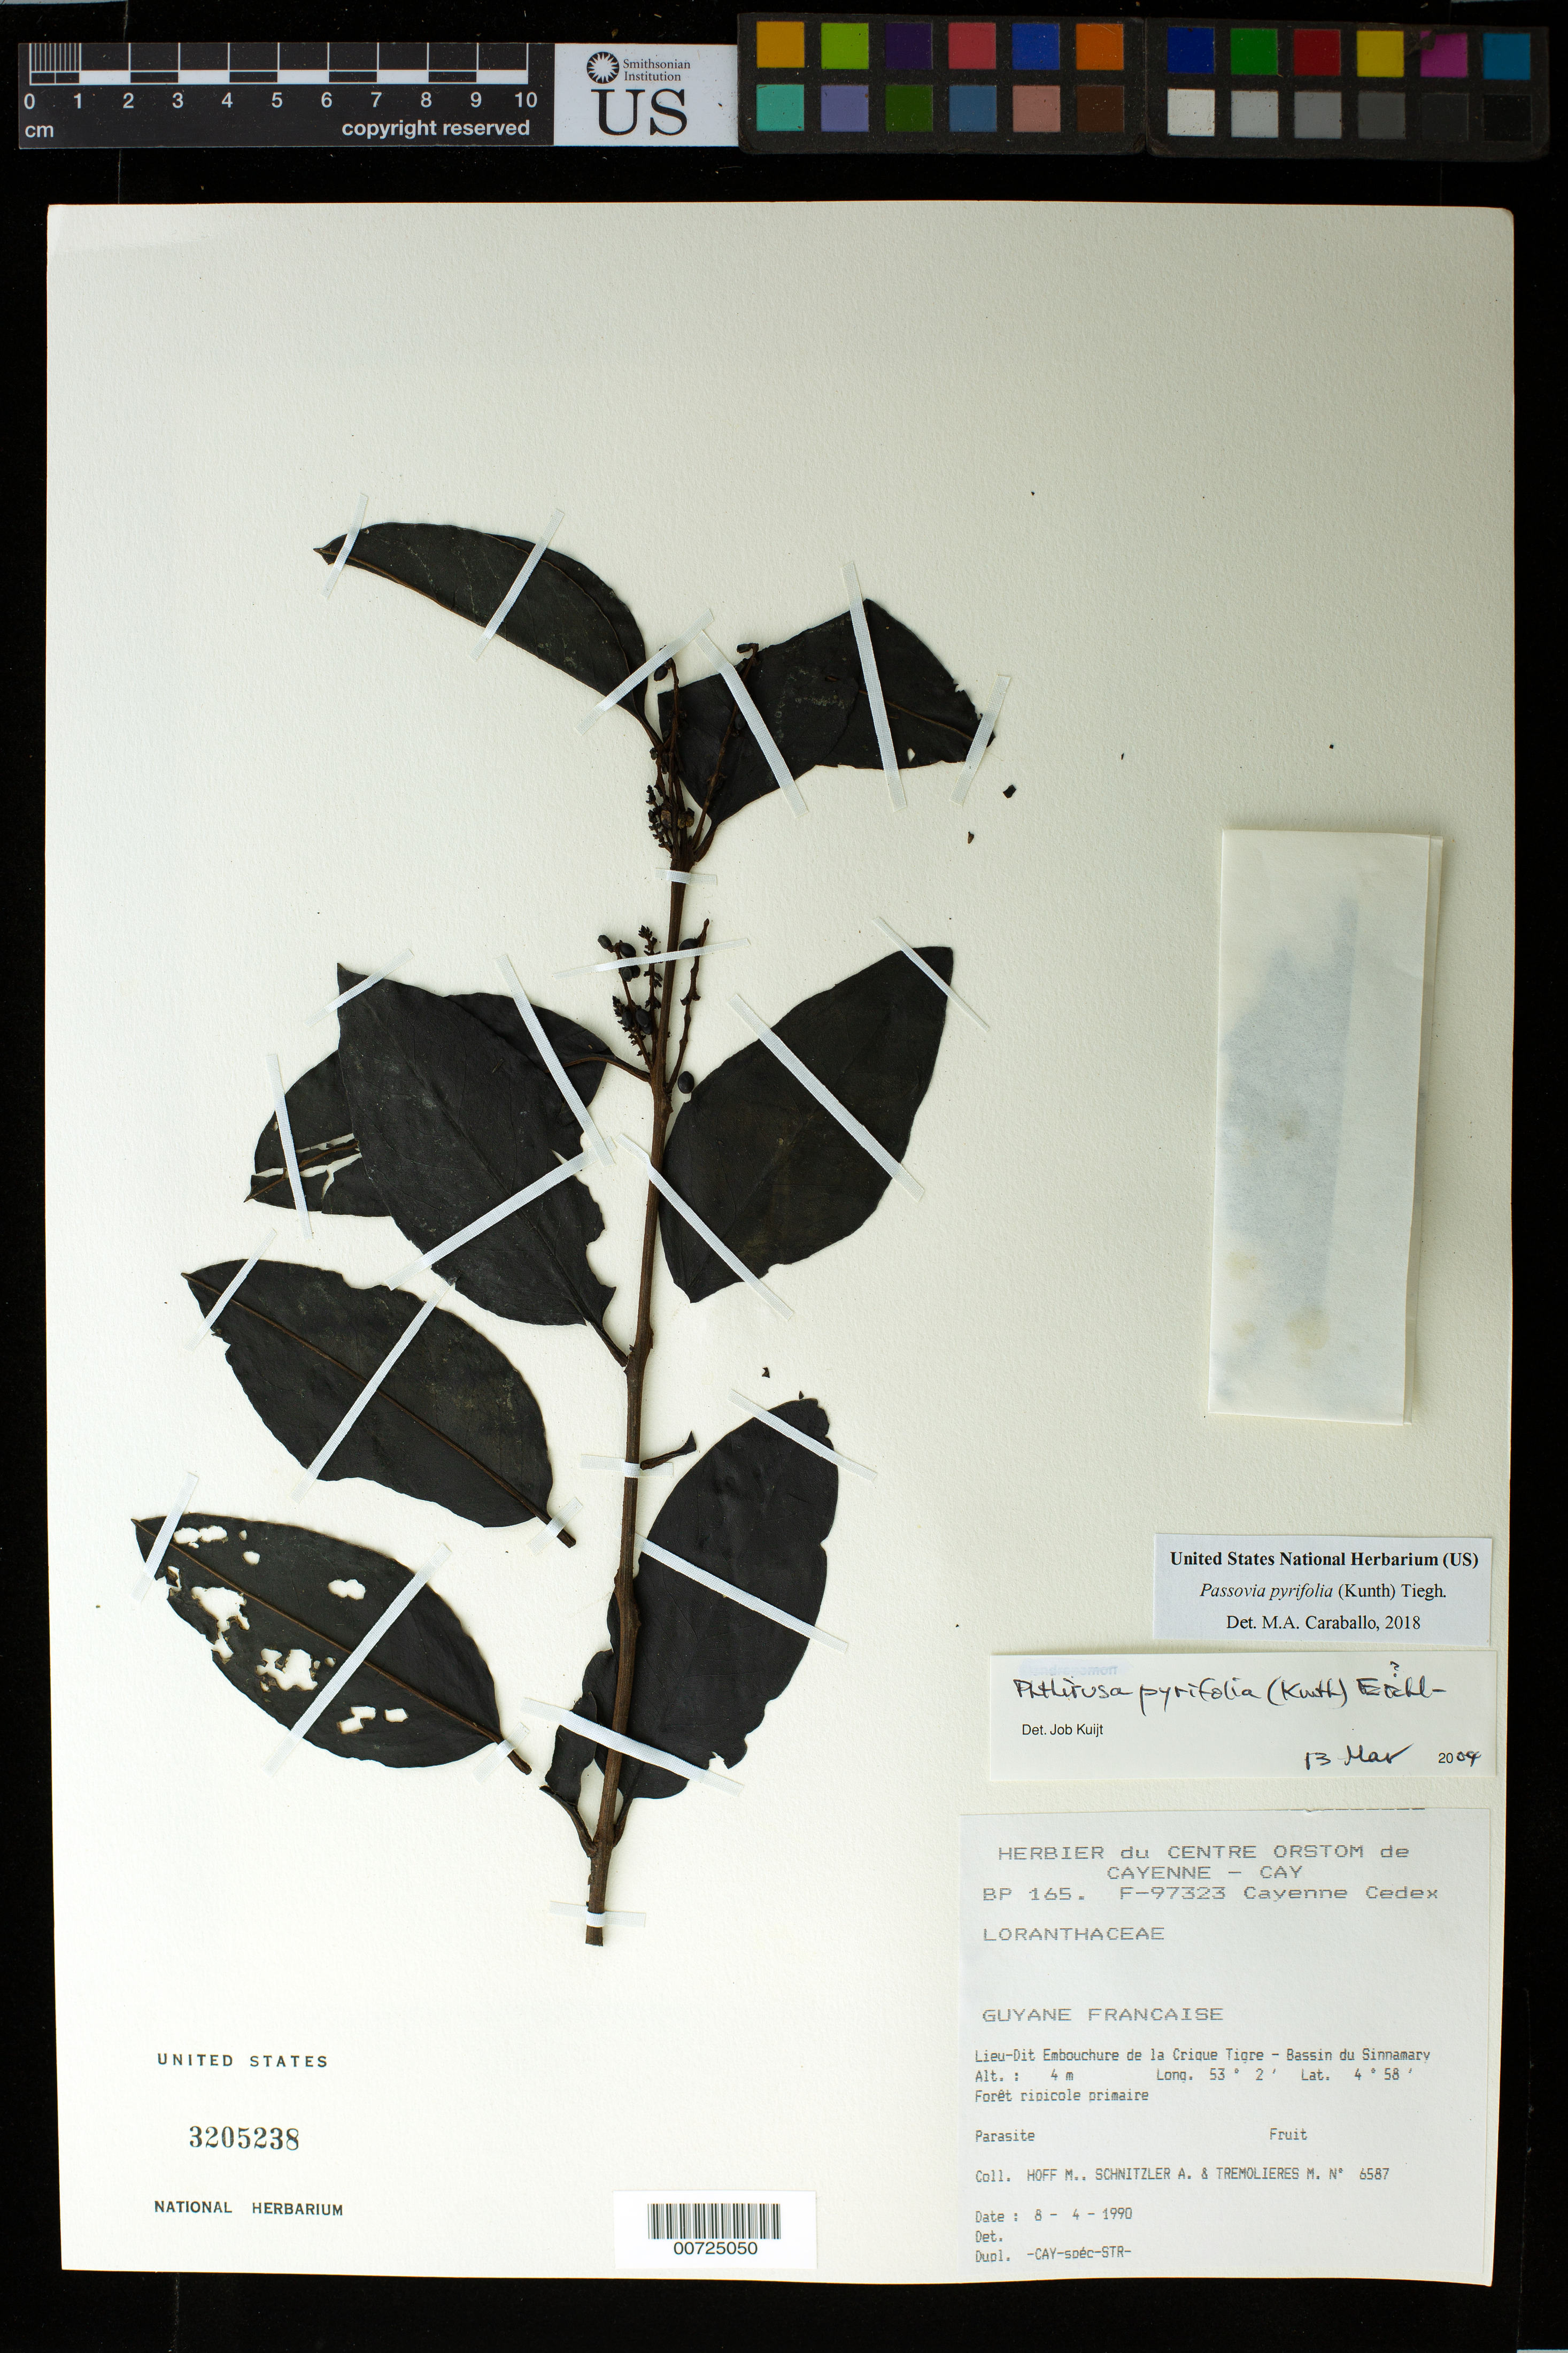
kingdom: Plantae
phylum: Tracheophyta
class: Magnoliopsida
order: Santalales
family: Loranthaceae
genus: Passovia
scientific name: Passovia pyrifolia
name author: (Kunth) Tiegh.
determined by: Caraballo-Ortiz, Marcos A., (MISS), University of Mississippi (UNITED STATES)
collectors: M. Hoff, A. Schnitzler & M. Tremolieres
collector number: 6587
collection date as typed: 8-Apr-90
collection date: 1990-04-08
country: French Guiana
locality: Crique Tigre, embouchure; Bassin du Sinnamary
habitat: Primary riparian forest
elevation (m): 4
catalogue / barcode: US 3205238